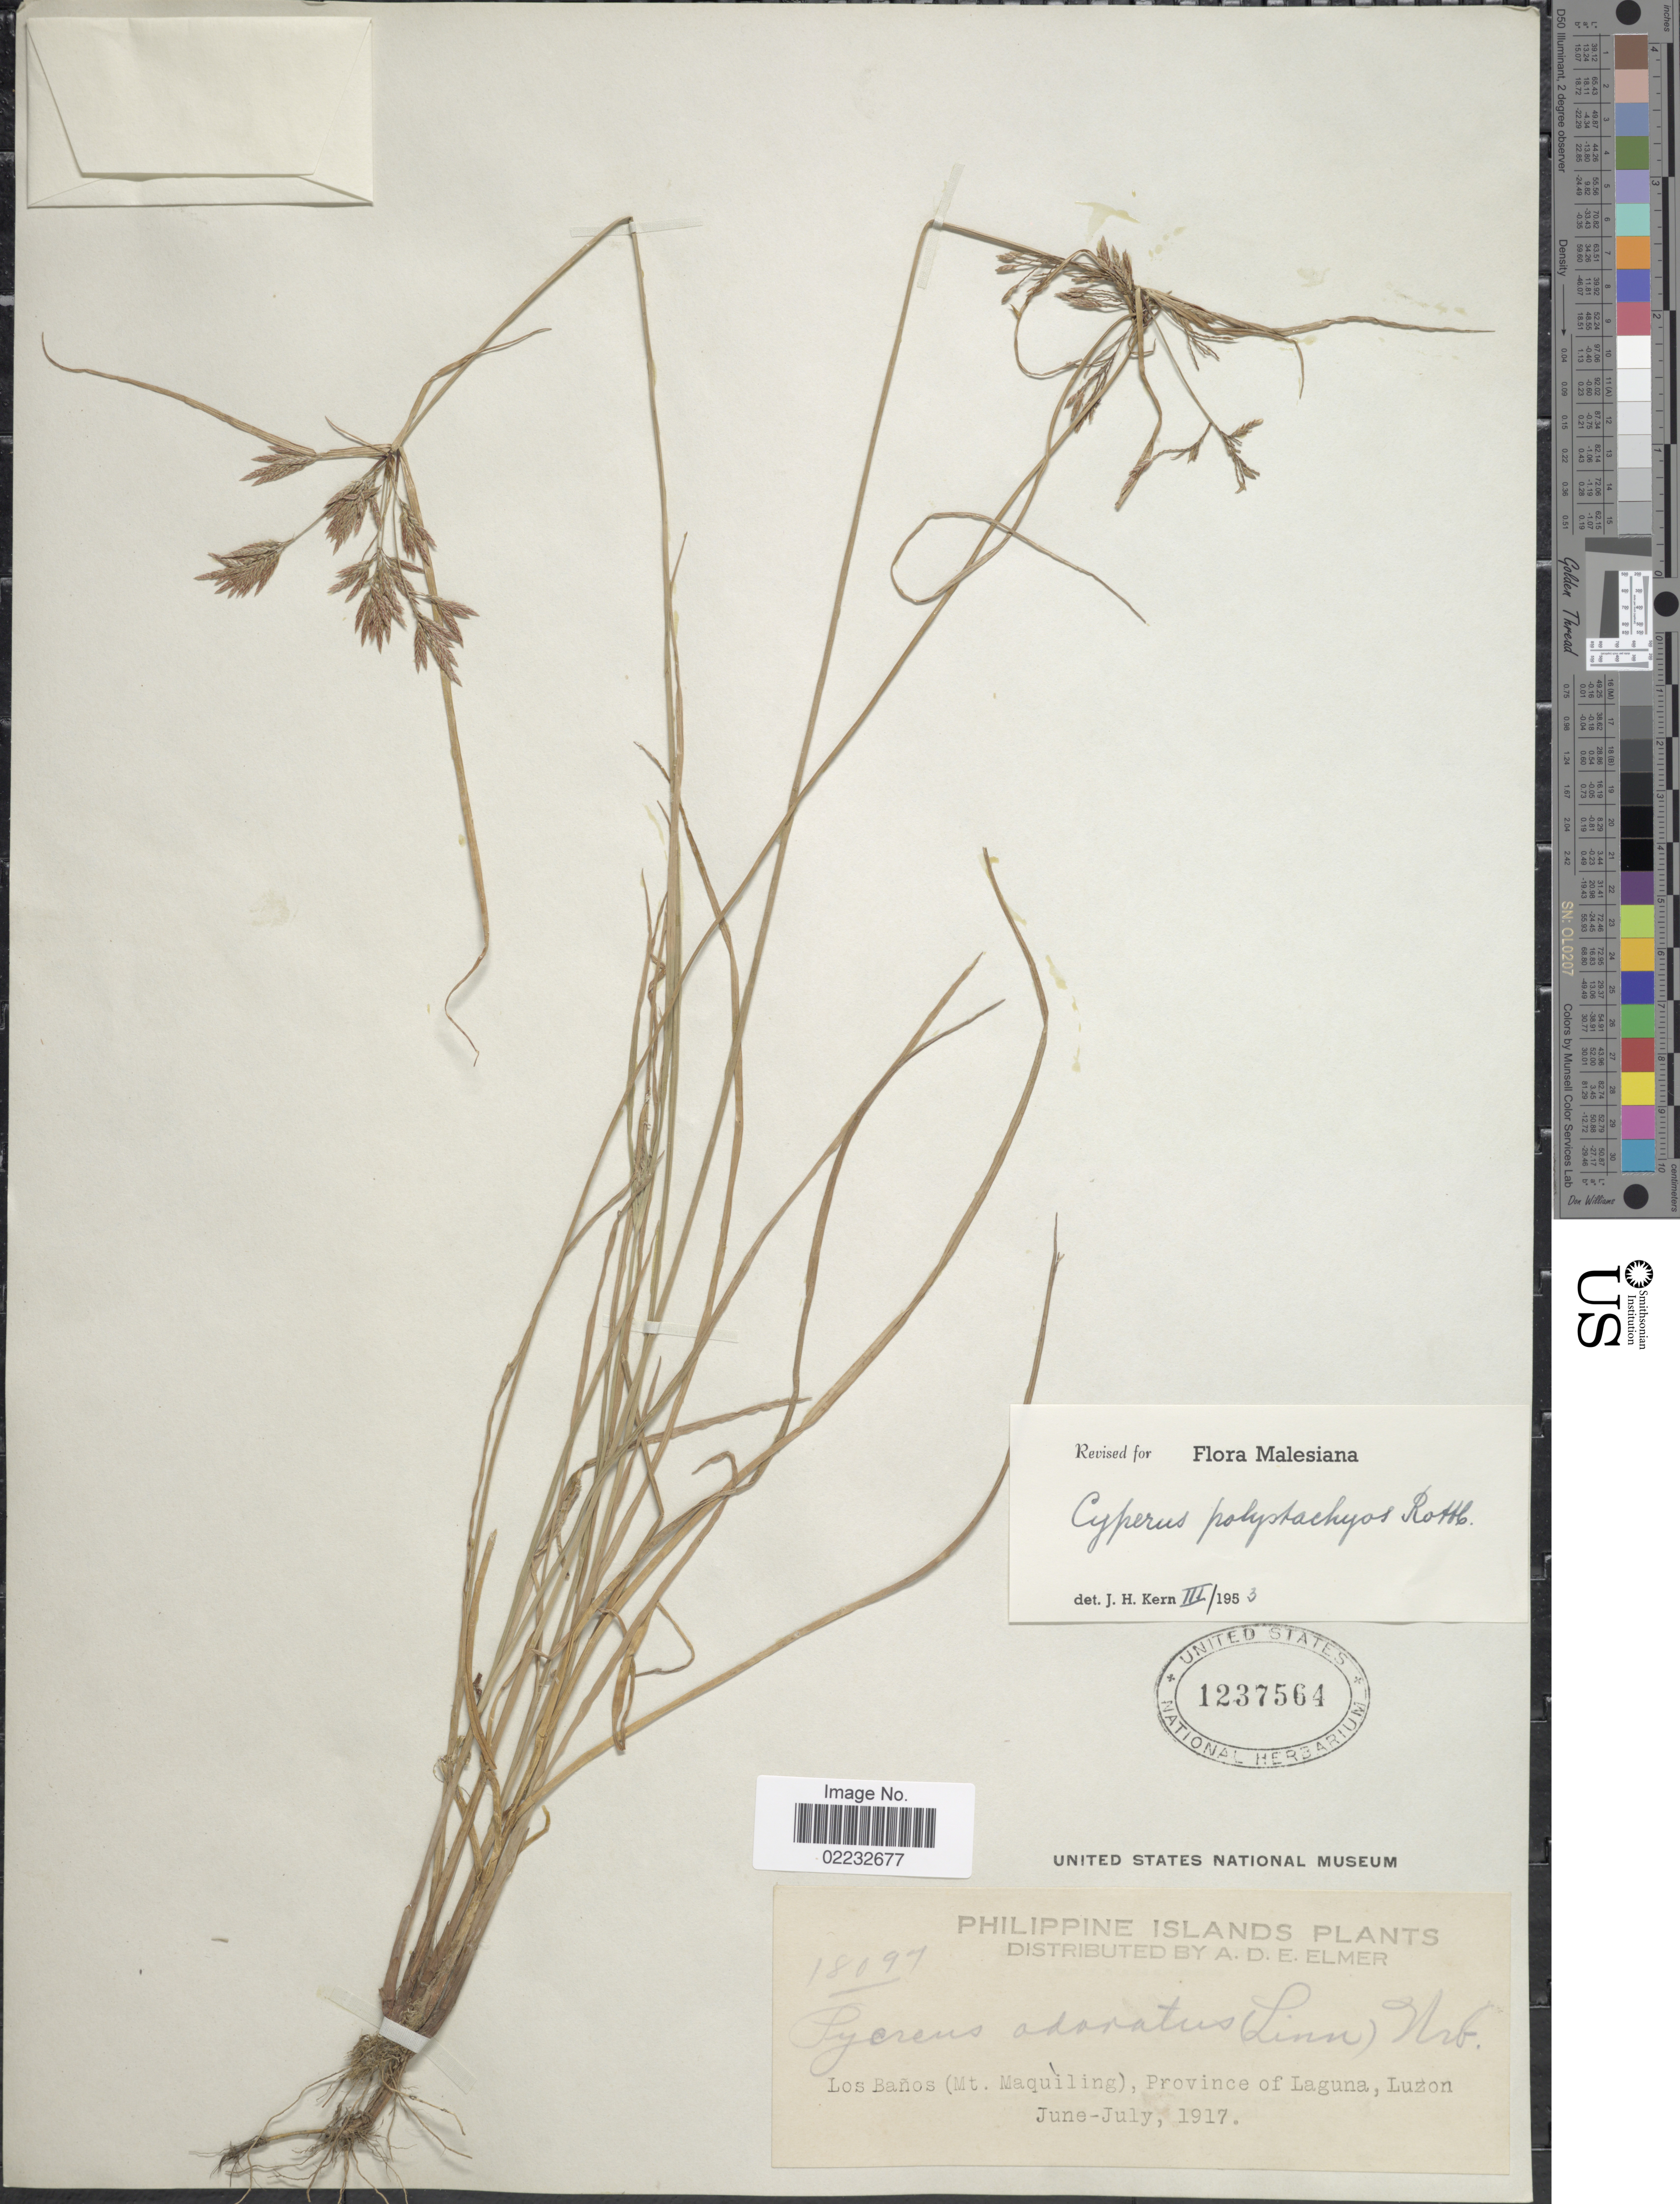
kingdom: Plantae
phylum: Tracheophyta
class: Liliopsida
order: Poales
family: Cyperaceae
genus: Cyperus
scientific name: Cyperus polystachyos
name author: Rottb.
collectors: A. D. E. Elmer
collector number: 18097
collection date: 1917-06/1917-07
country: Philippines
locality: Los Baños (Mt. Maquiling), Province of Laguna, Luzon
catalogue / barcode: US 1237564